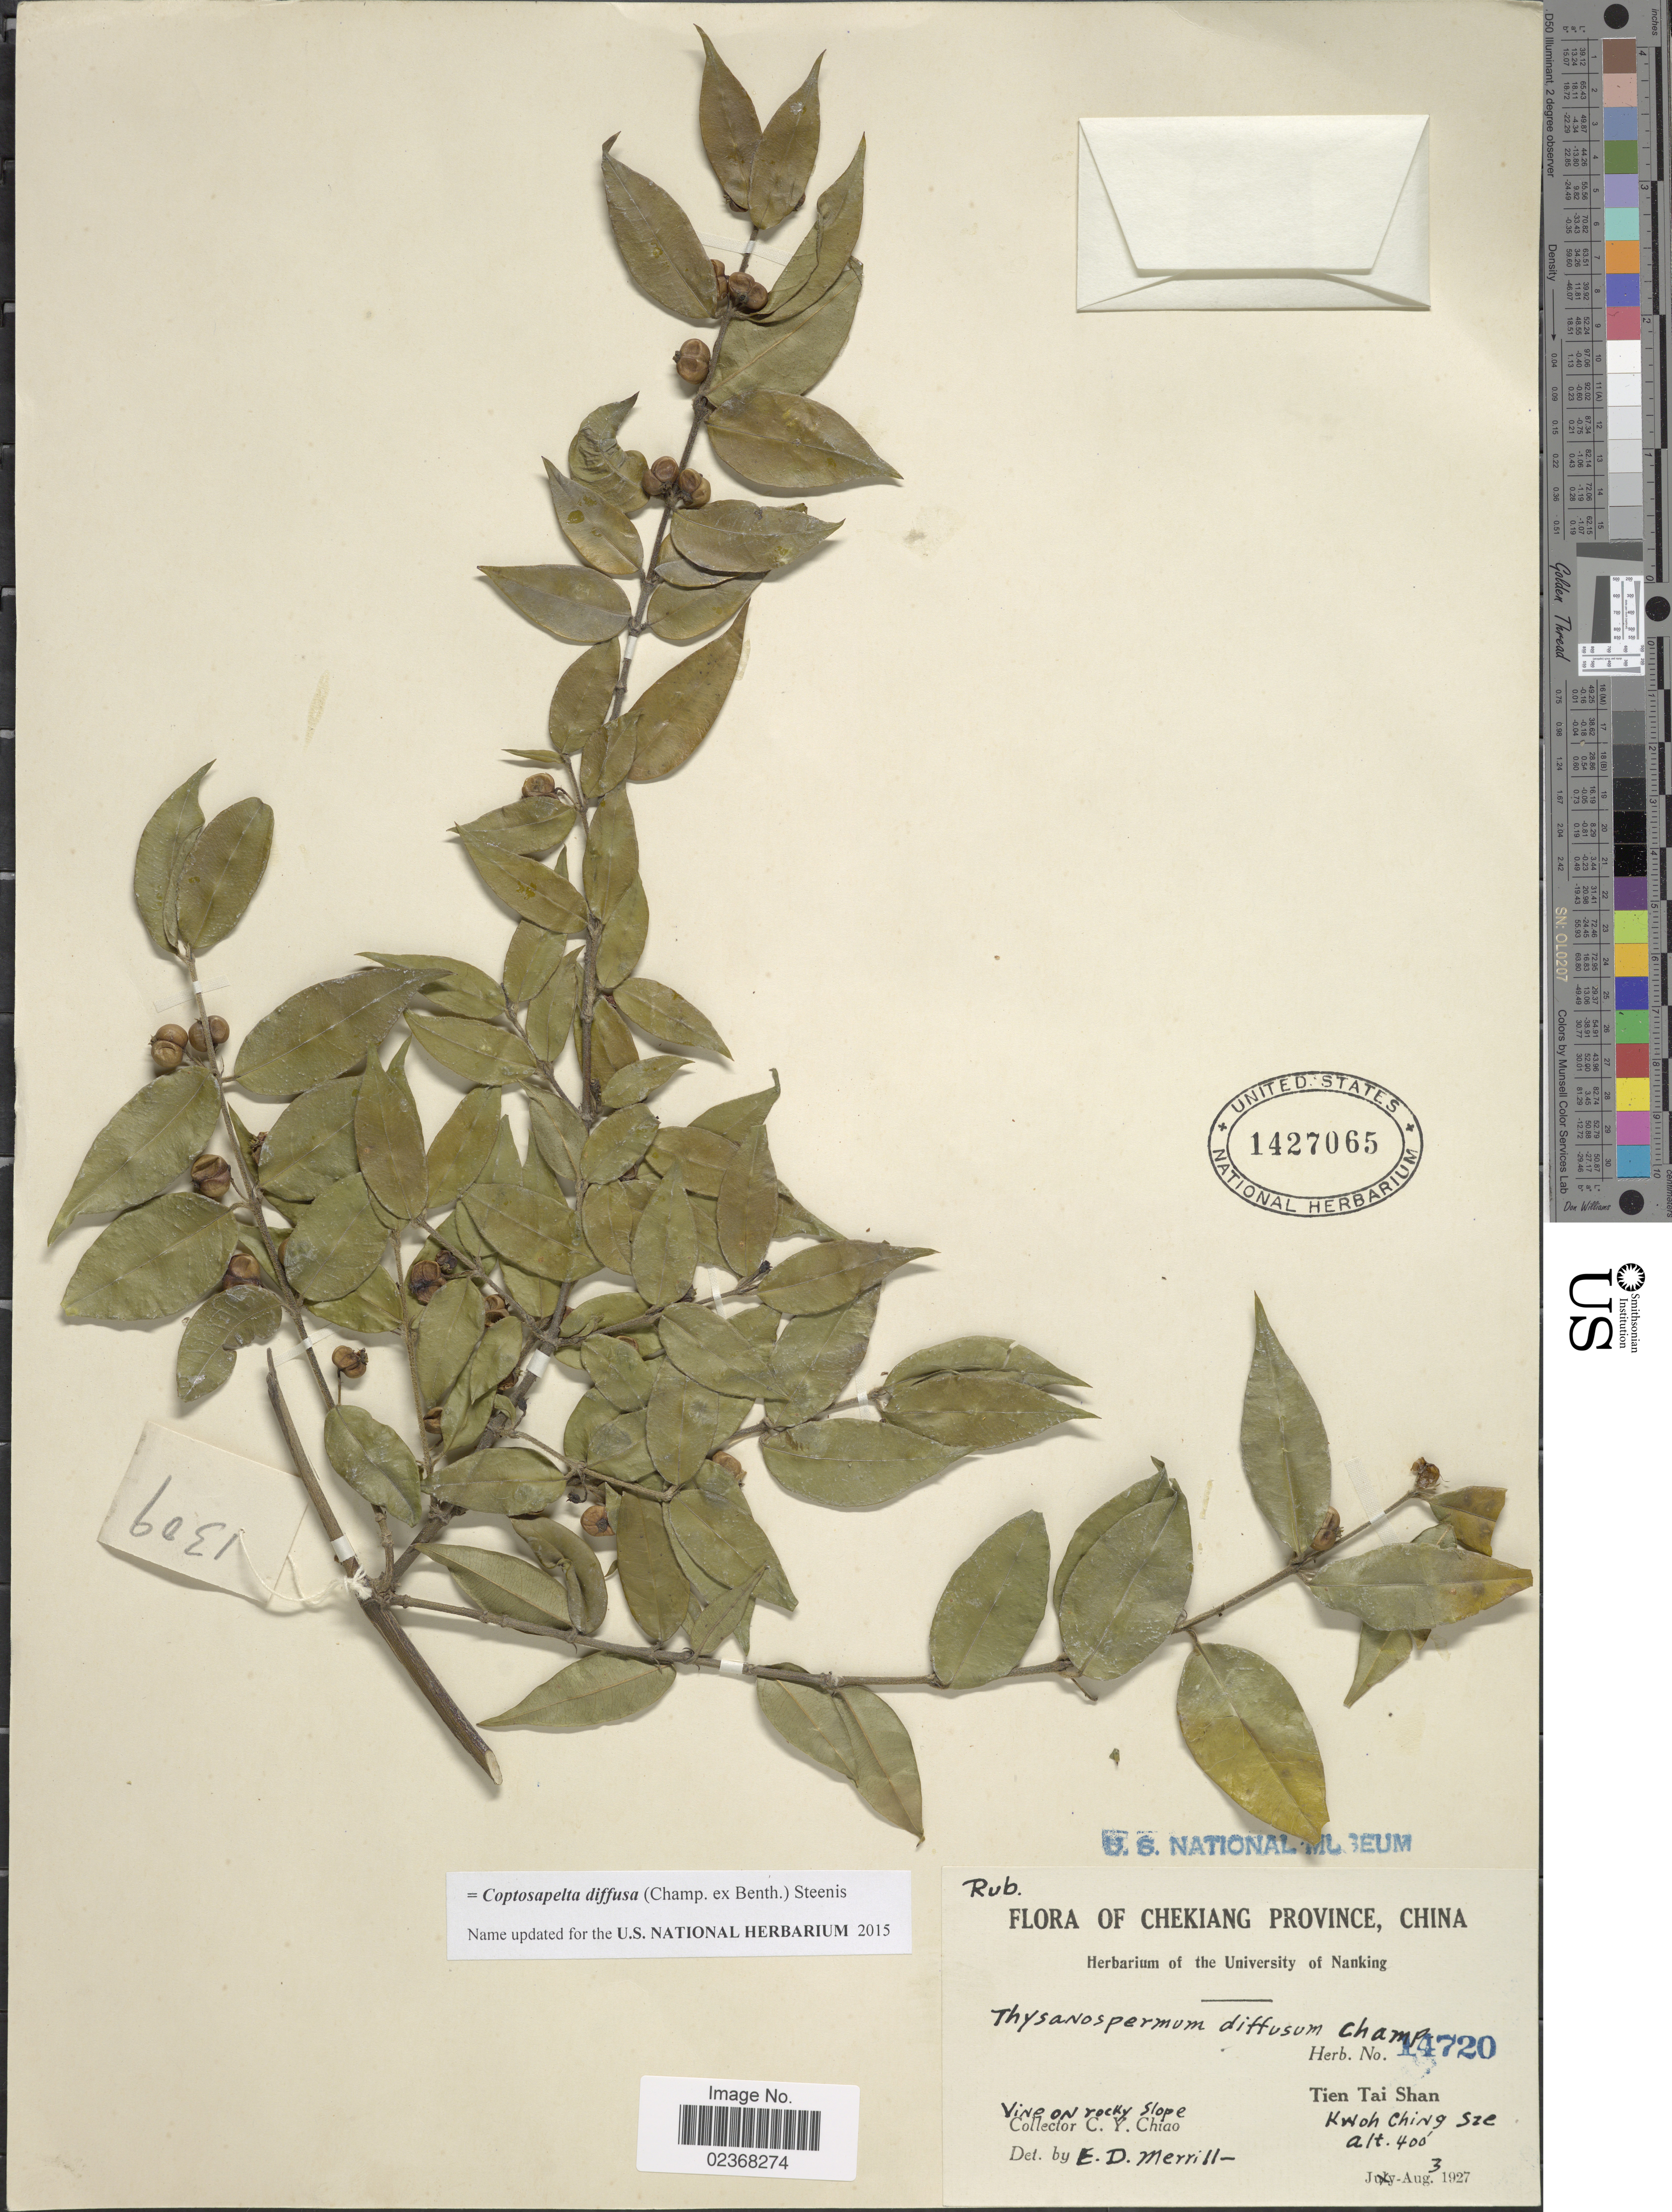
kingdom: Plantae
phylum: Tracheophyta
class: Magnoliopsida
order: Gentianales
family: Rubiaceae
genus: Coptosapelta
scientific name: Coptosapelta diffusa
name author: (Champ. ex Benth.) Steenis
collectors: C. Y. Chiao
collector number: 14720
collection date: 1927-08-03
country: China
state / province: Zhejiang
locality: Chekiang Province, China, Tien Tai Shan, Kwoh Ching Sze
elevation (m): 122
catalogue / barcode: US 1427065